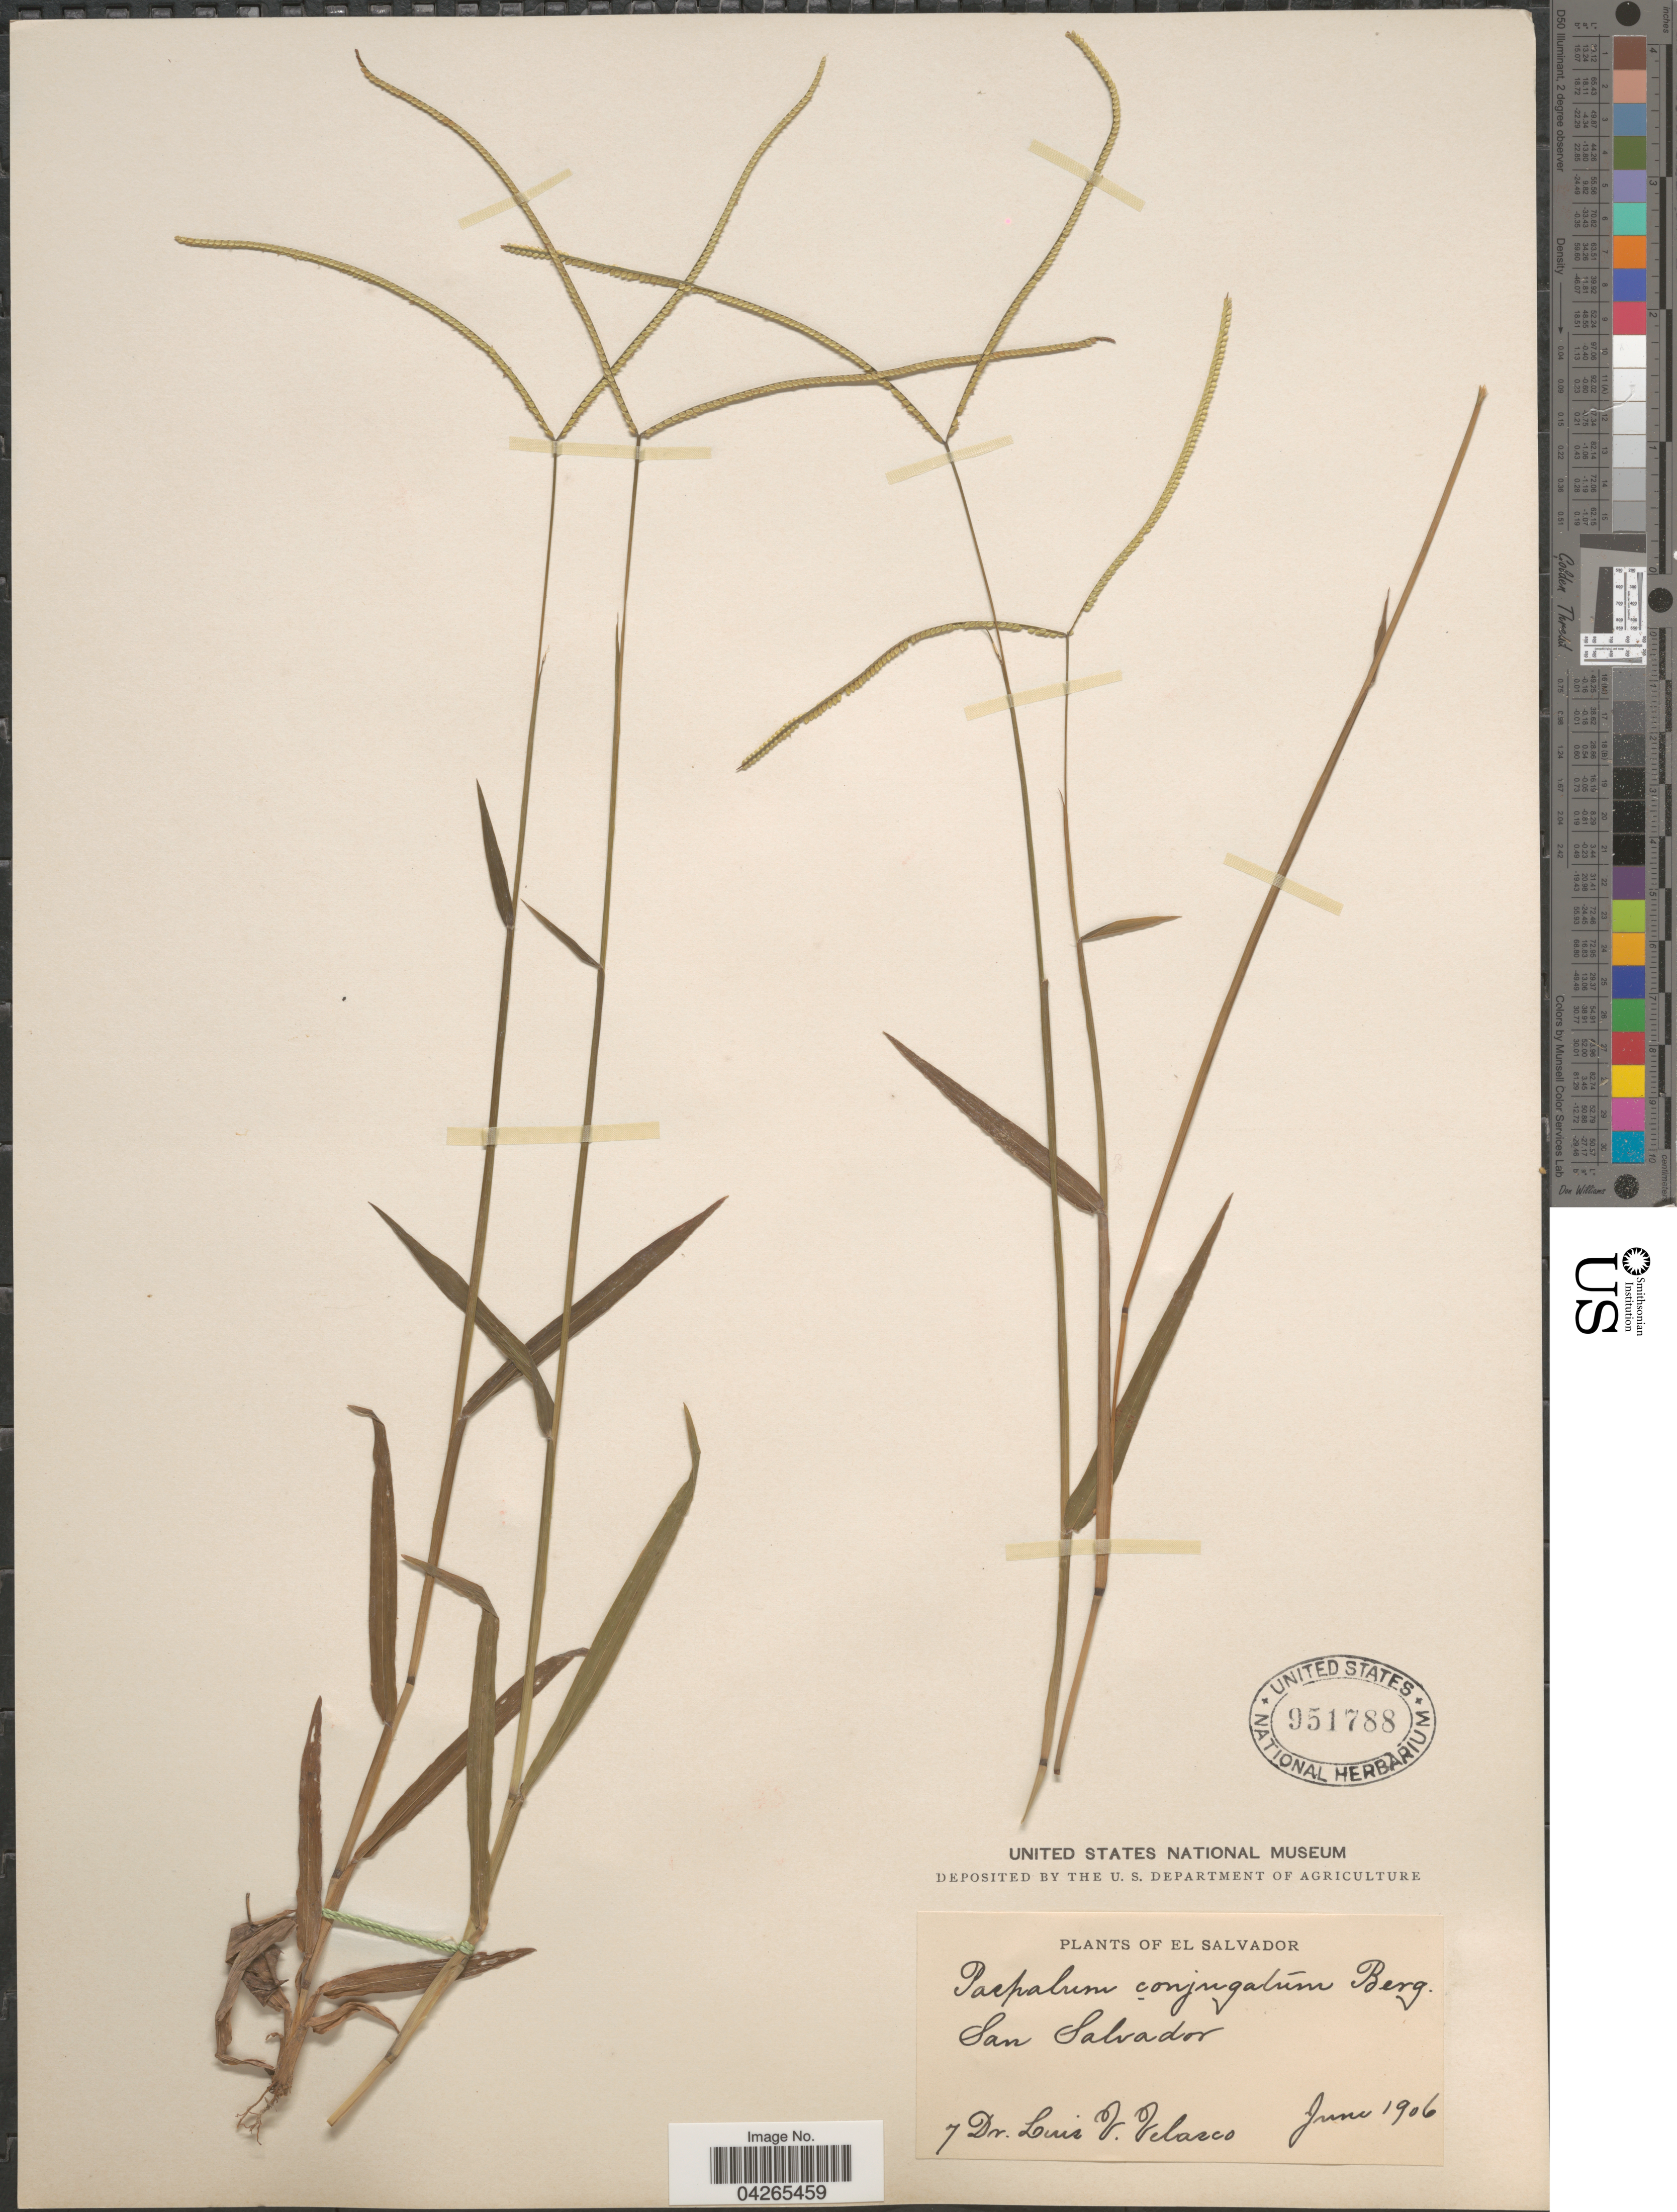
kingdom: Plantae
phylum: Tracheophyta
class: Liliopsida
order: Poales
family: Poaceae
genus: Paspalum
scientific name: Paspalum conjugatum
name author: P.J. Bergius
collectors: L. Velasco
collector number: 7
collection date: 1906-06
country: El Salvador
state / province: San Salvador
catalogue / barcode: US 951788